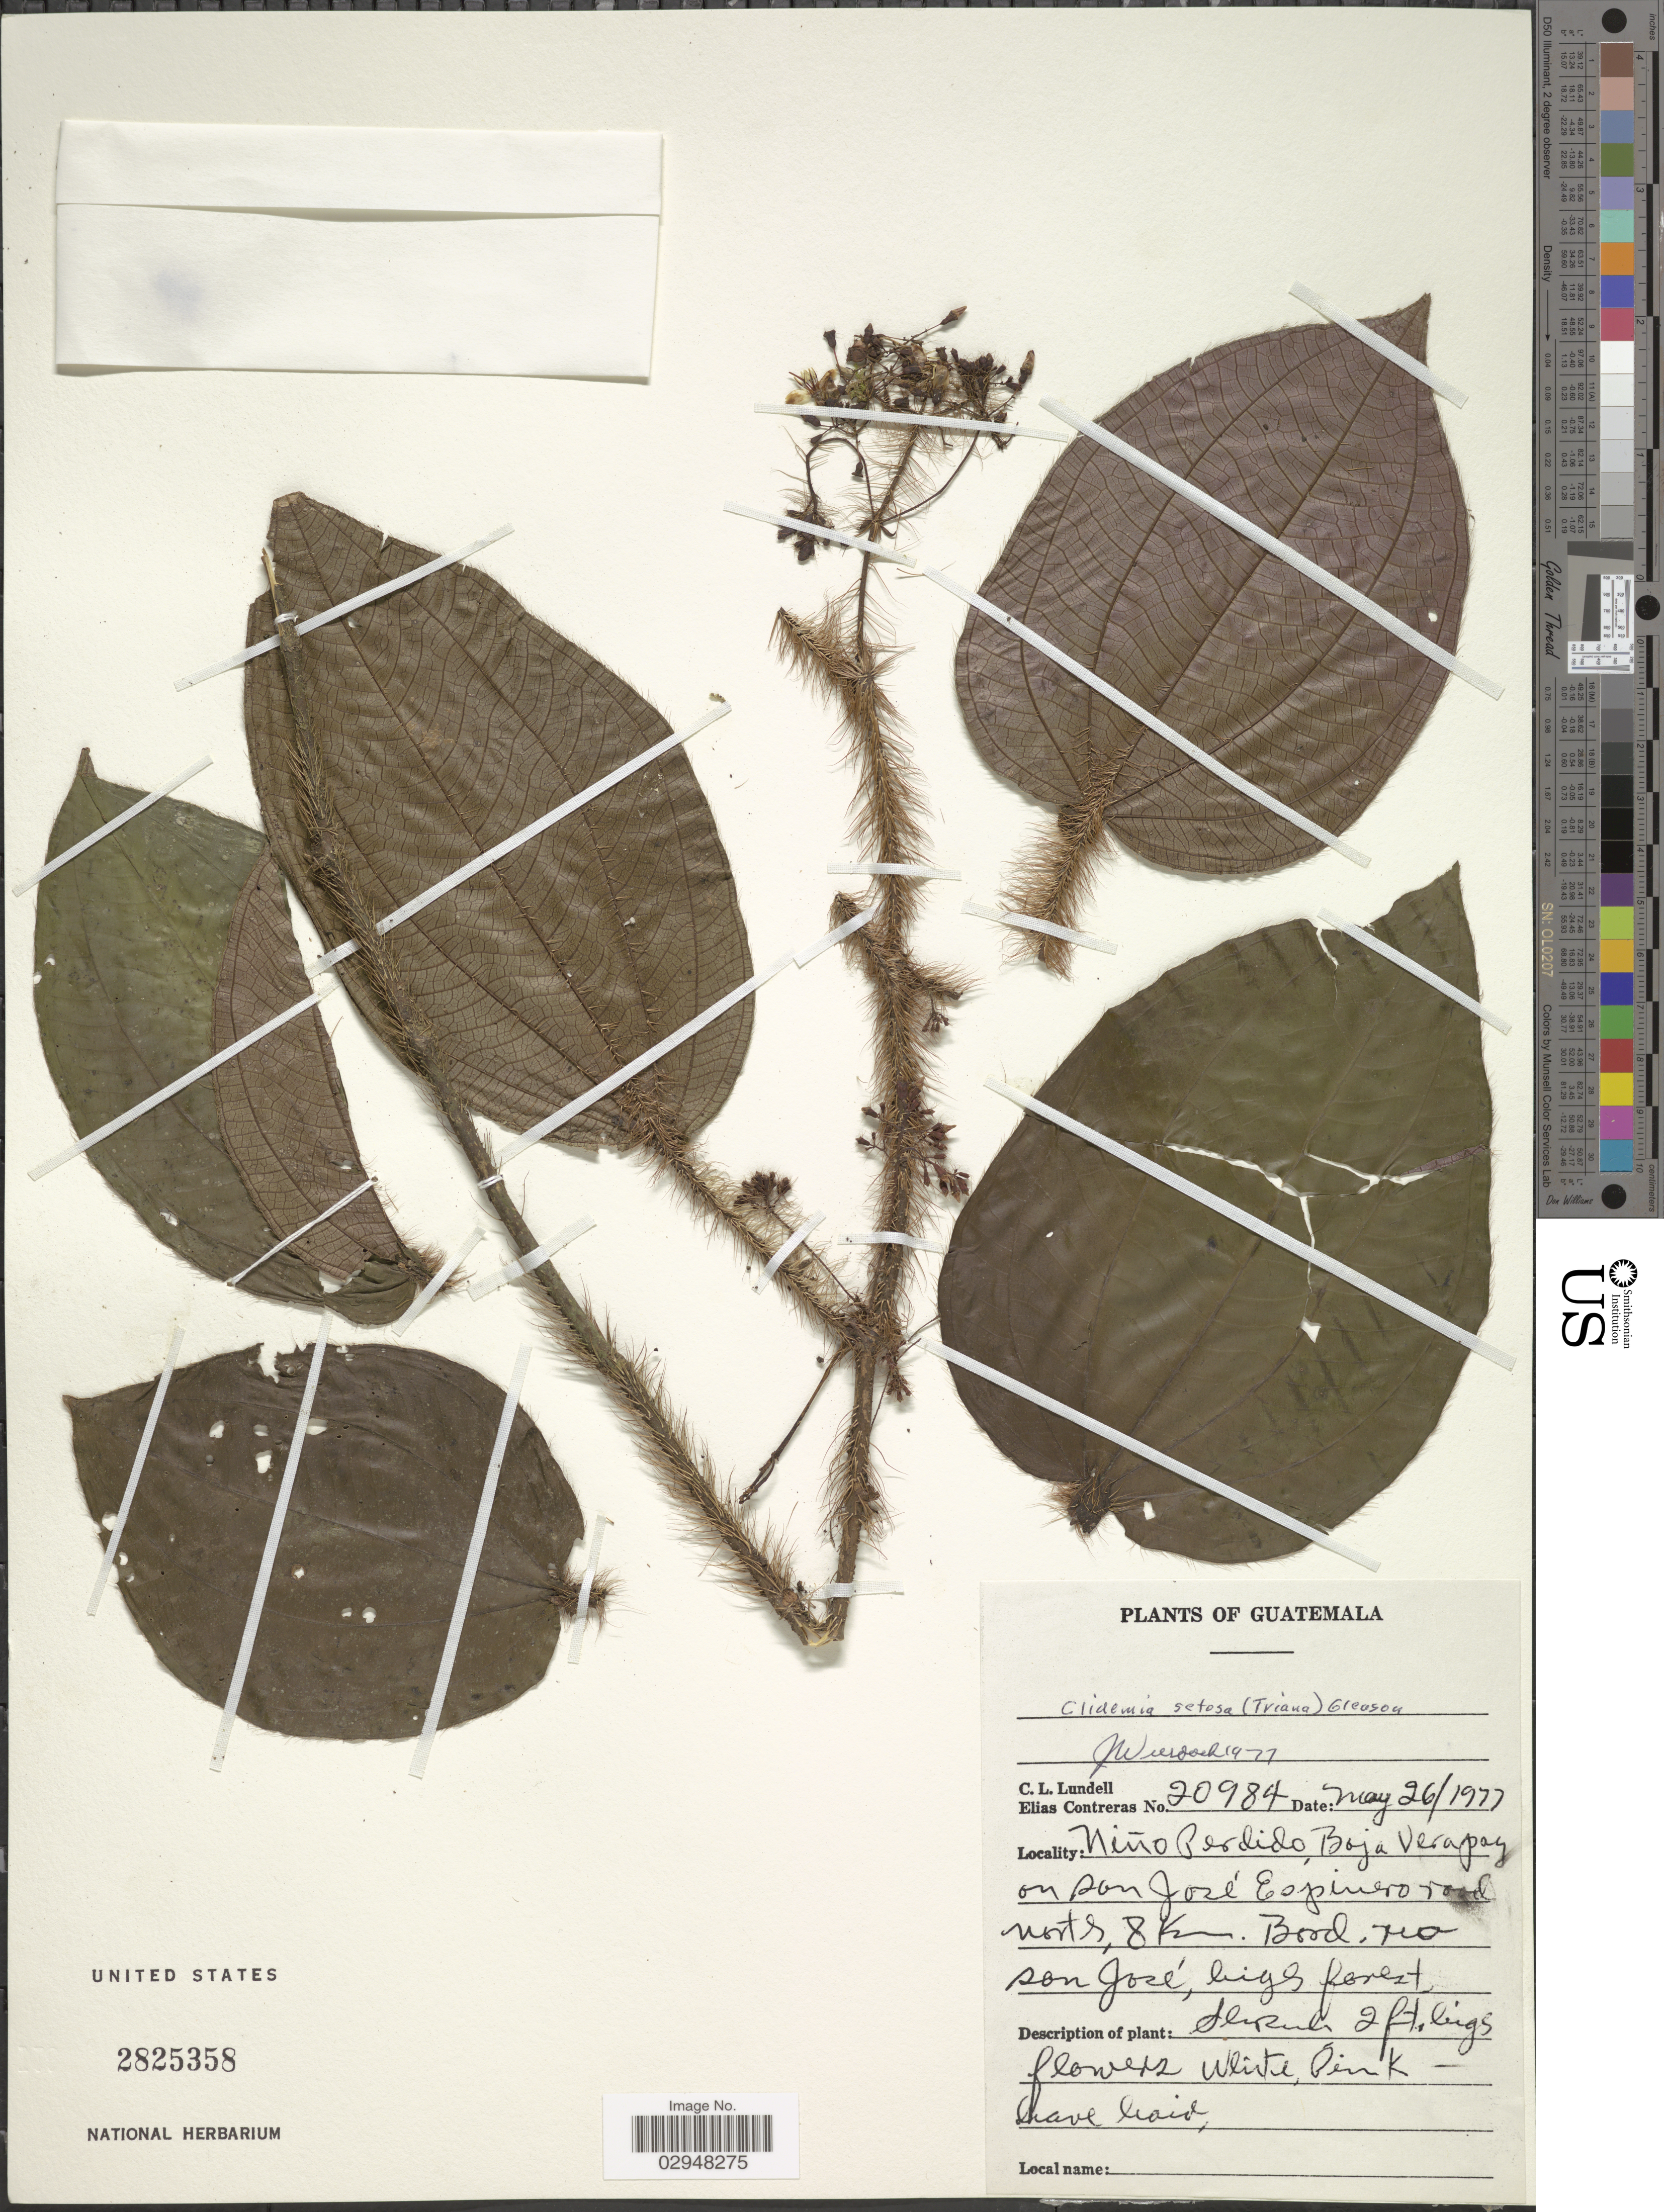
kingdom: Plantae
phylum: Tracheophyta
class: Magnoliopsida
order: Myrtales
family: Melastomataceae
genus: Clidemia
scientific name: Clidemia setosa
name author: (Triana) Gleason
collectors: C. L. Lundell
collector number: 20984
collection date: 1977-05-26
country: Guatemala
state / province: Baja Verapaz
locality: Niño Perdido, Baja Verapaz on San José Espinero road north, 8 km. bord. Rio San José.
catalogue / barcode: US 2825358